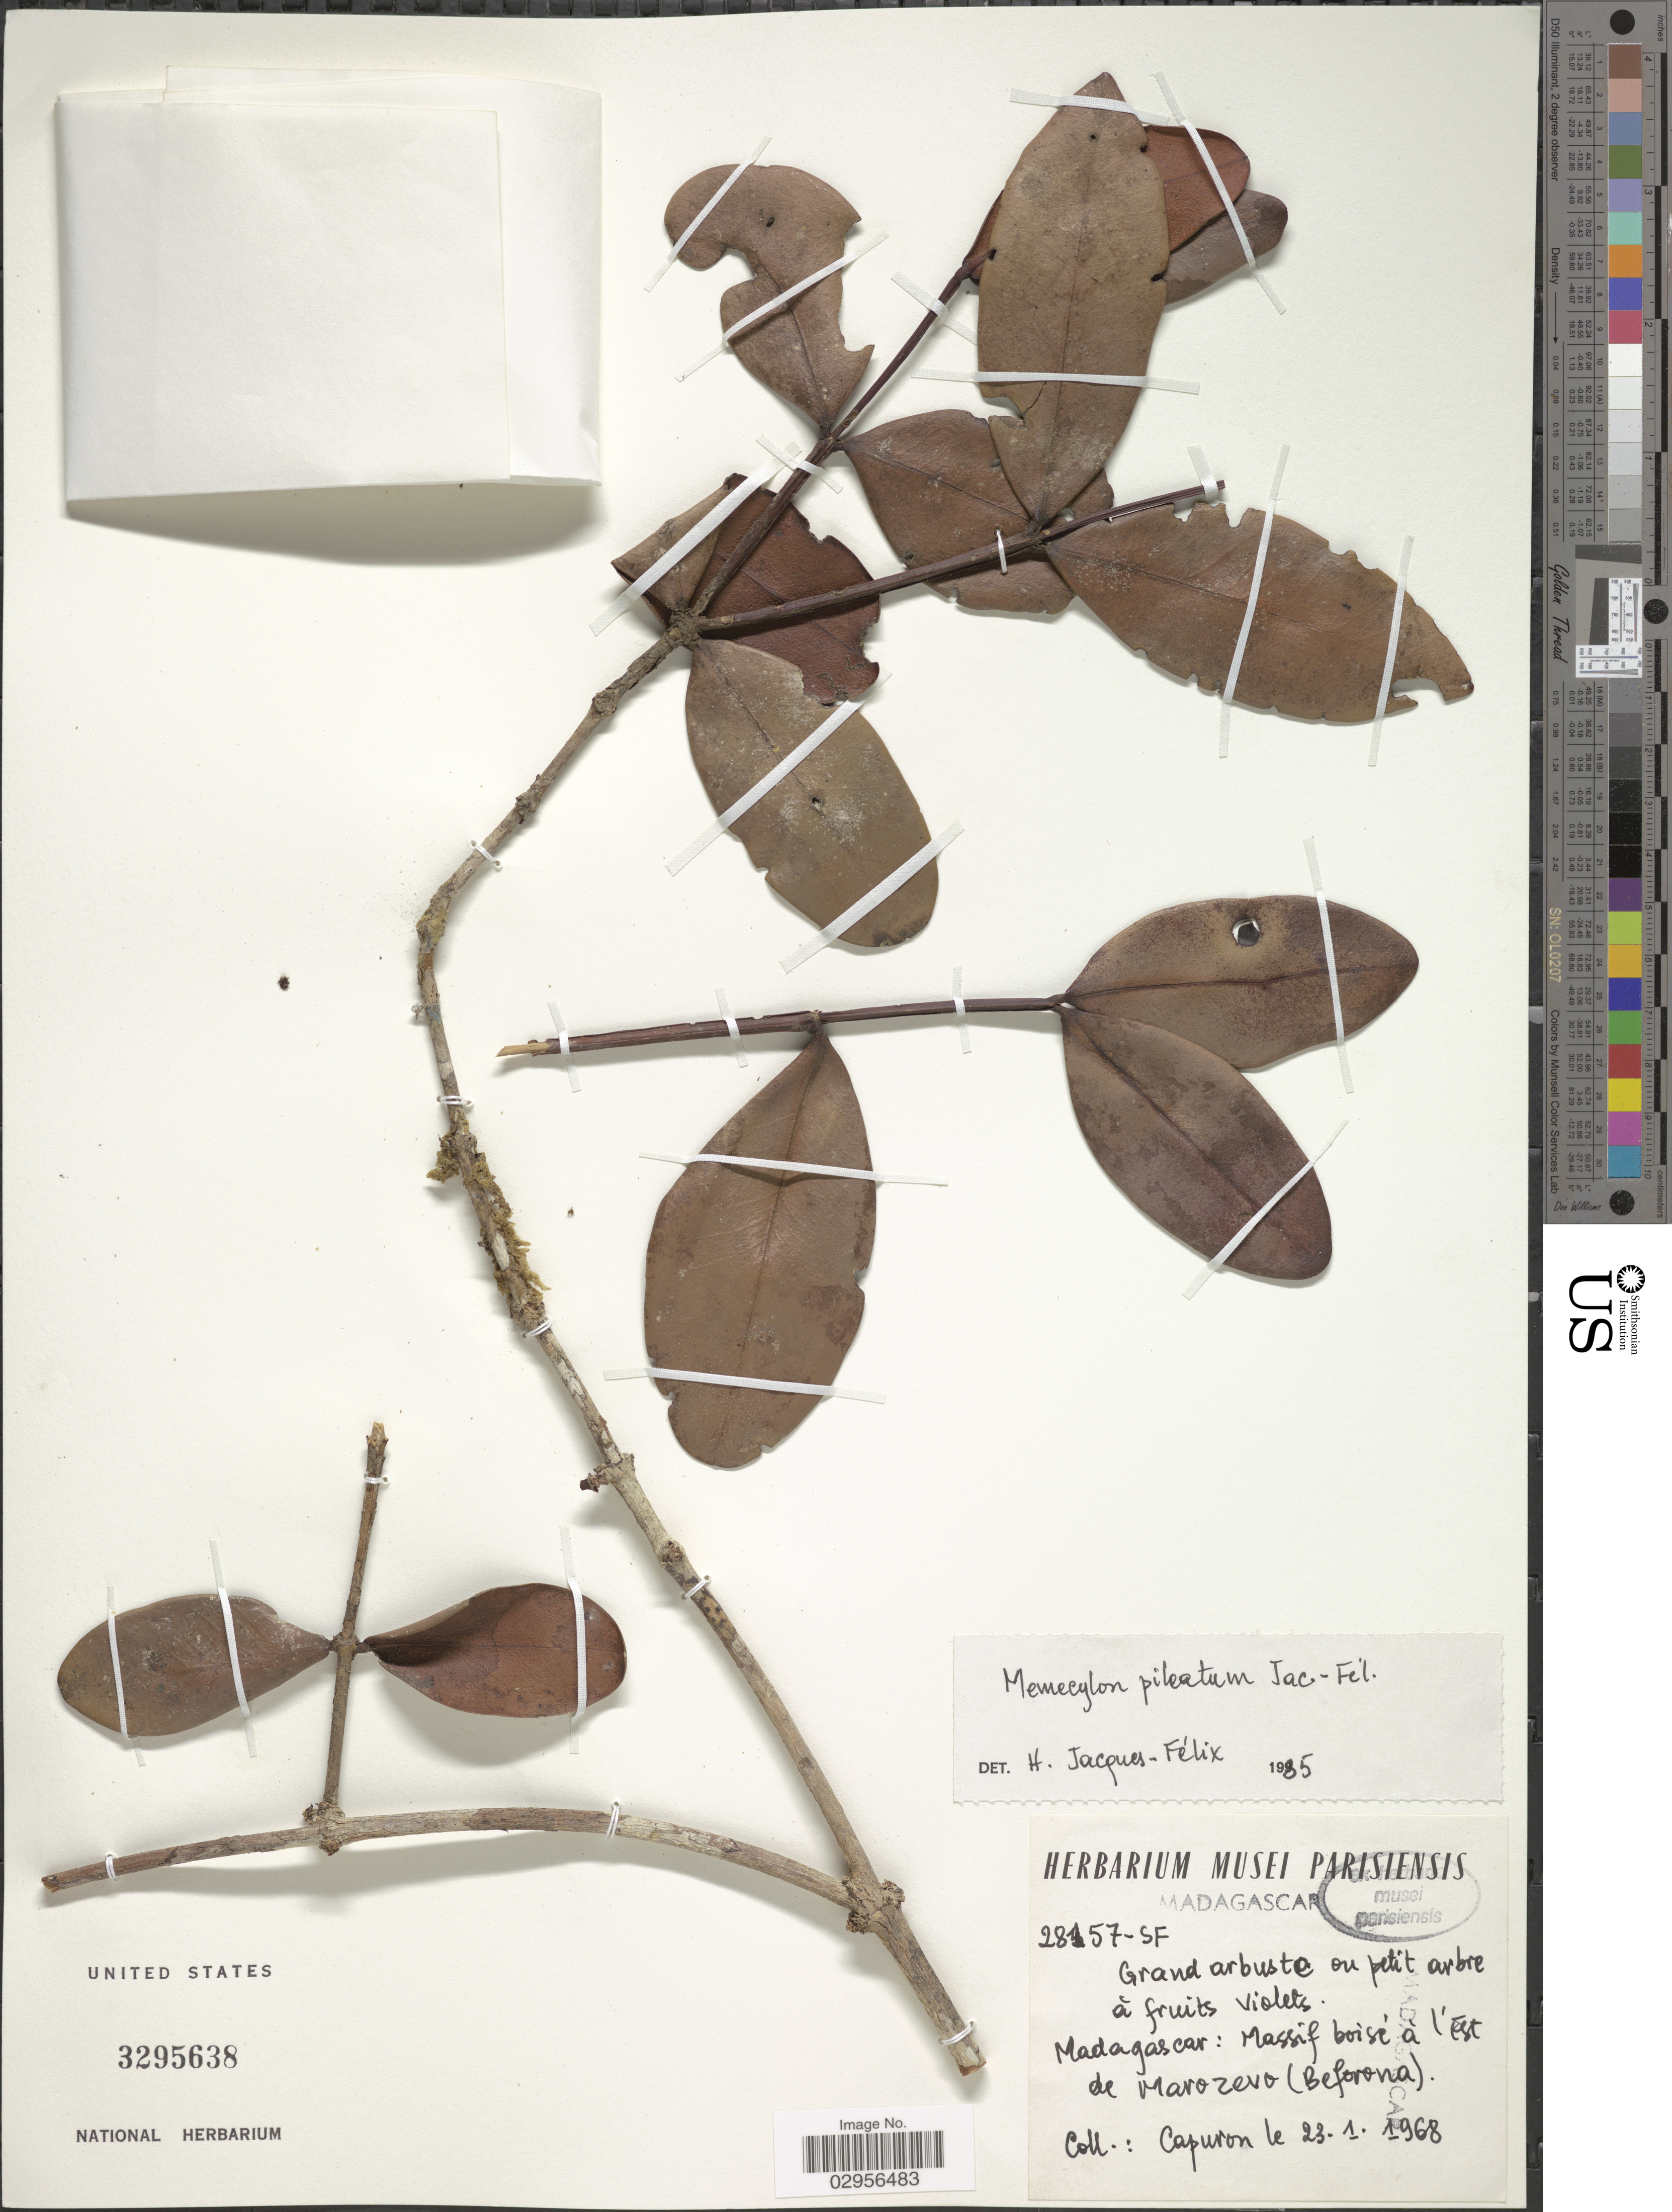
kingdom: Plantae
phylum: Tracheophyta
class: Magnoliopsida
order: Myrtales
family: Melastomataceae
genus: Memecylon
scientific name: Memecylon pileatum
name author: Jacq.-Fél.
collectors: Capuron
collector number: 28157-SF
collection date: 1968-01-23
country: Madagascar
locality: Massif boisé á l'Est de Marozero (Beforona).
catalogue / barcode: US 3295638